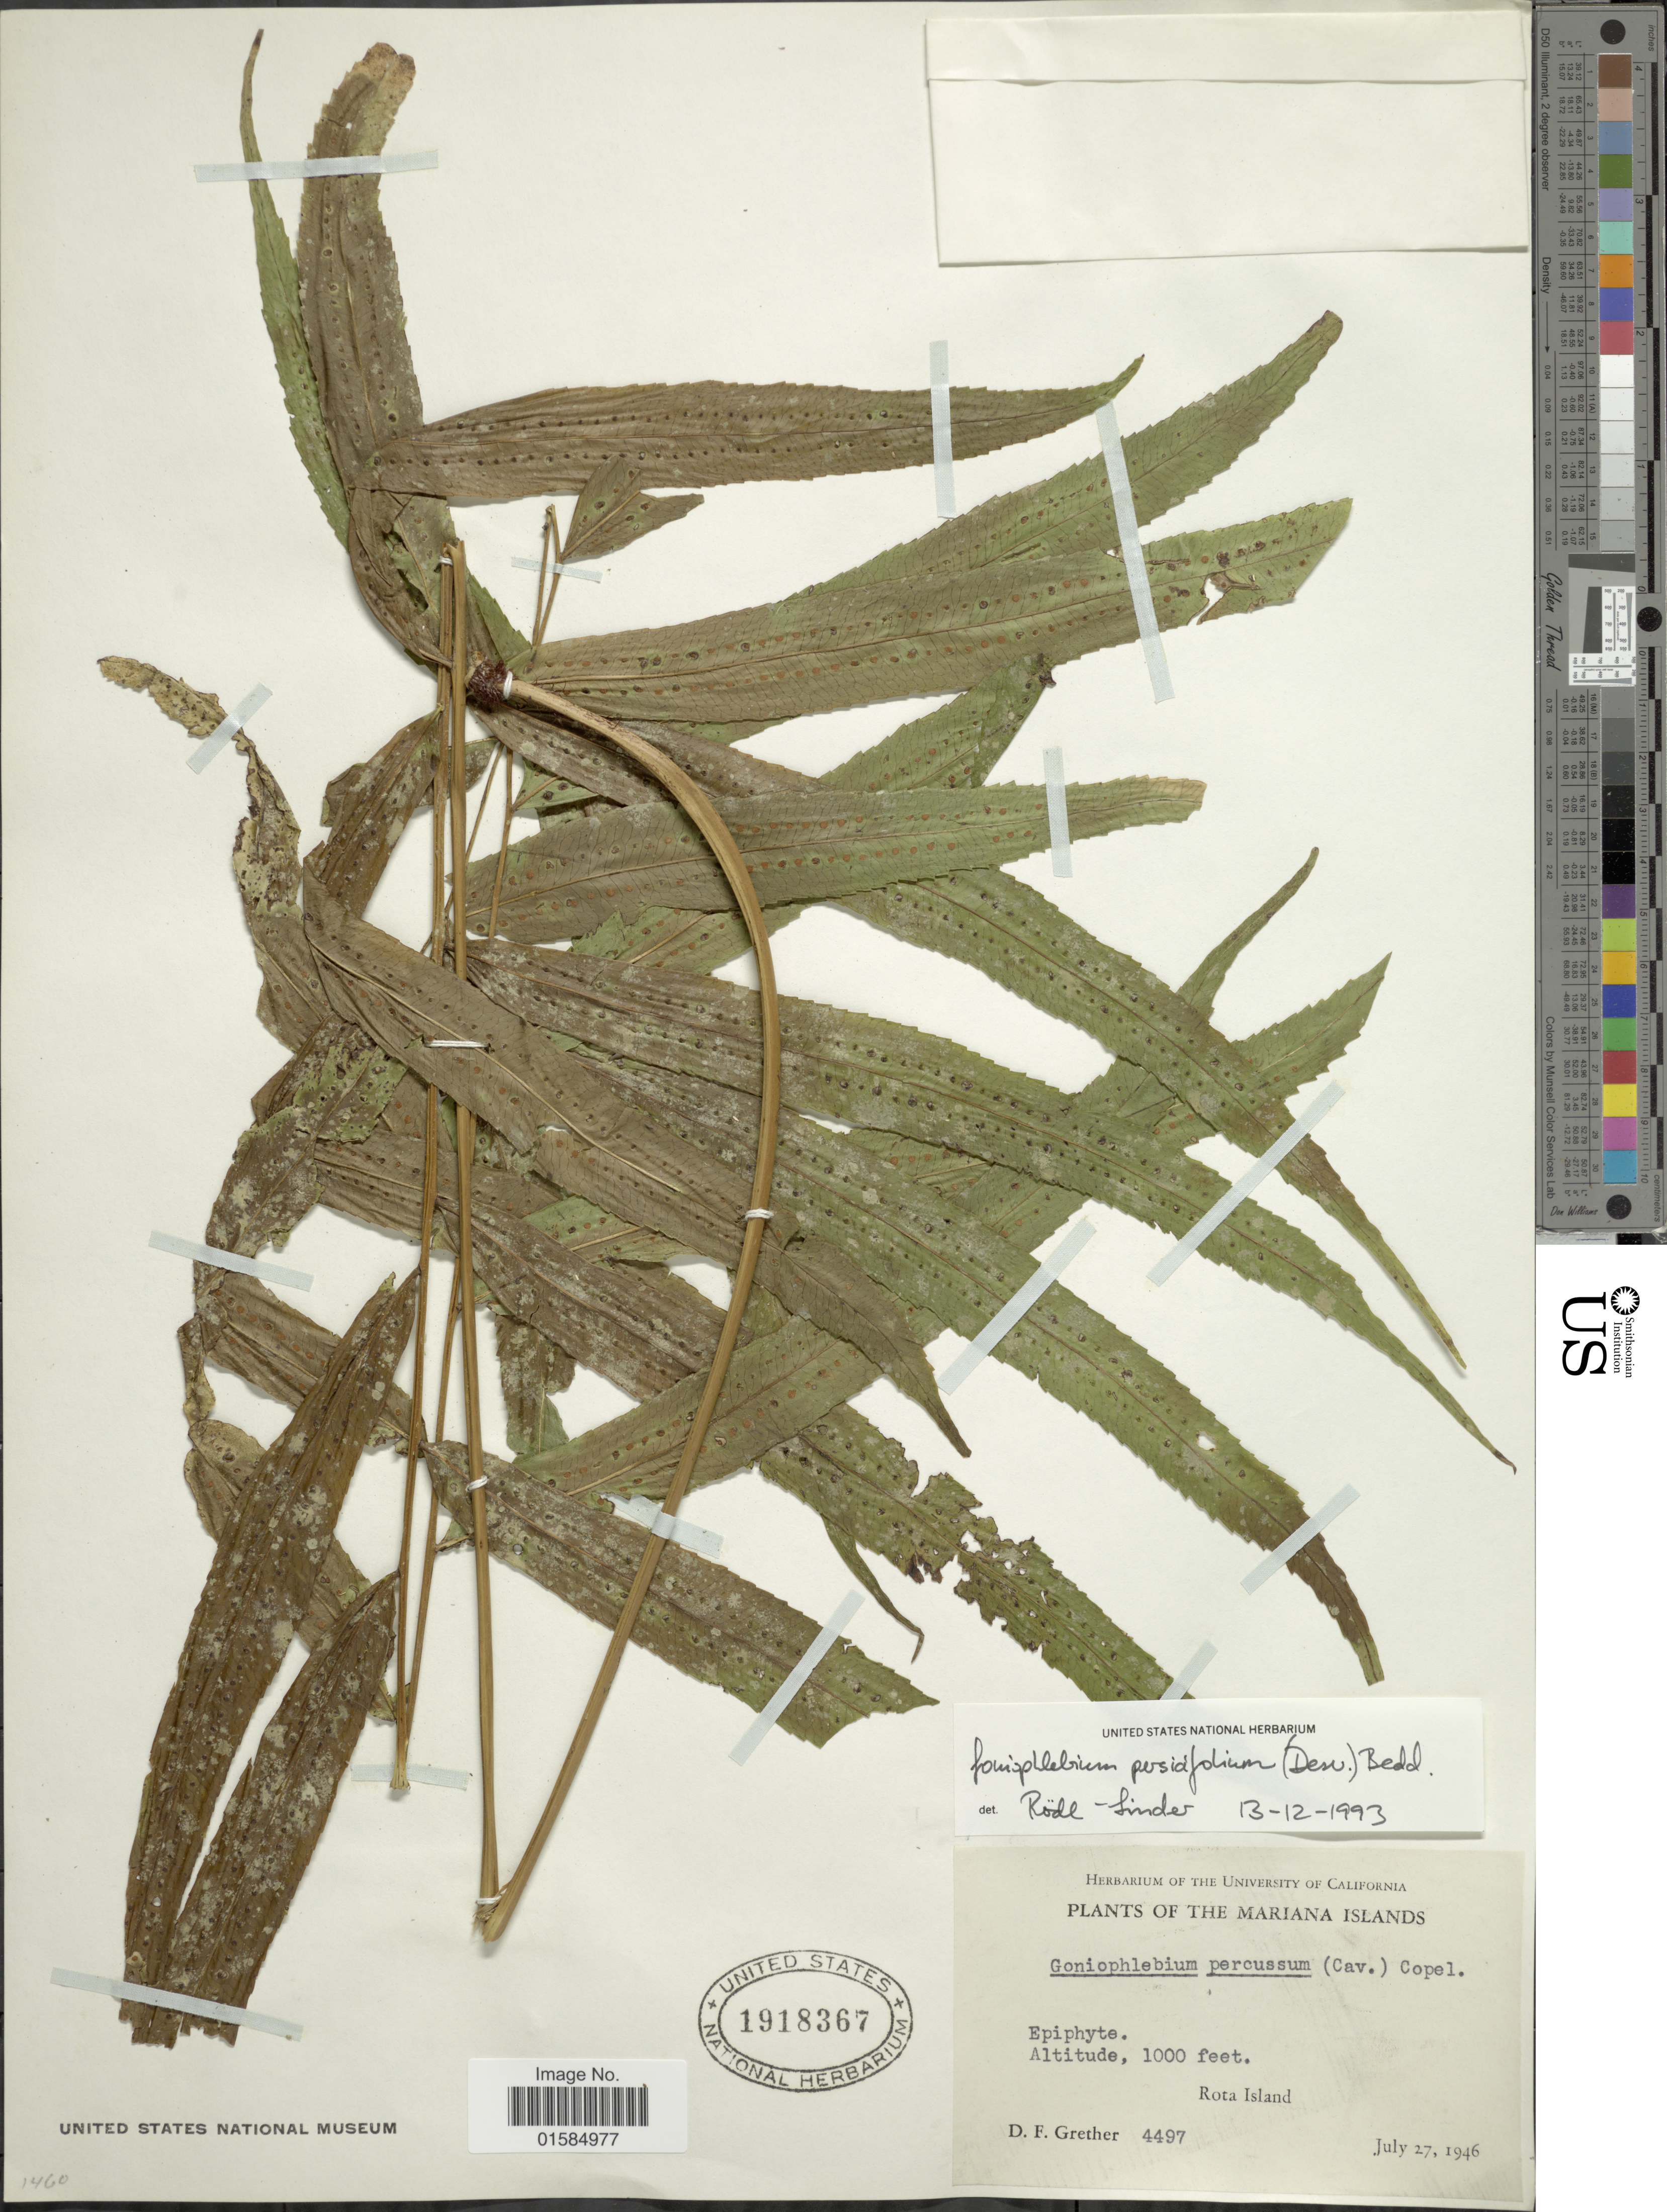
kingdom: Plantae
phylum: Tracheophyta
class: Polypodiopsida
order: Polypodiales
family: Polypodiaceae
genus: Goniophlebium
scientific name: Goniophlebium persicifolium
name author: (Desv.) Bedd.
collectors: D. F. Grether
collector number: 4497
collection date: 1946-07-27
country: Northern Mariana Islands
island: Rota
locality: Rota Island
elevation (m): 305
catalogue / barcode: US 1918367